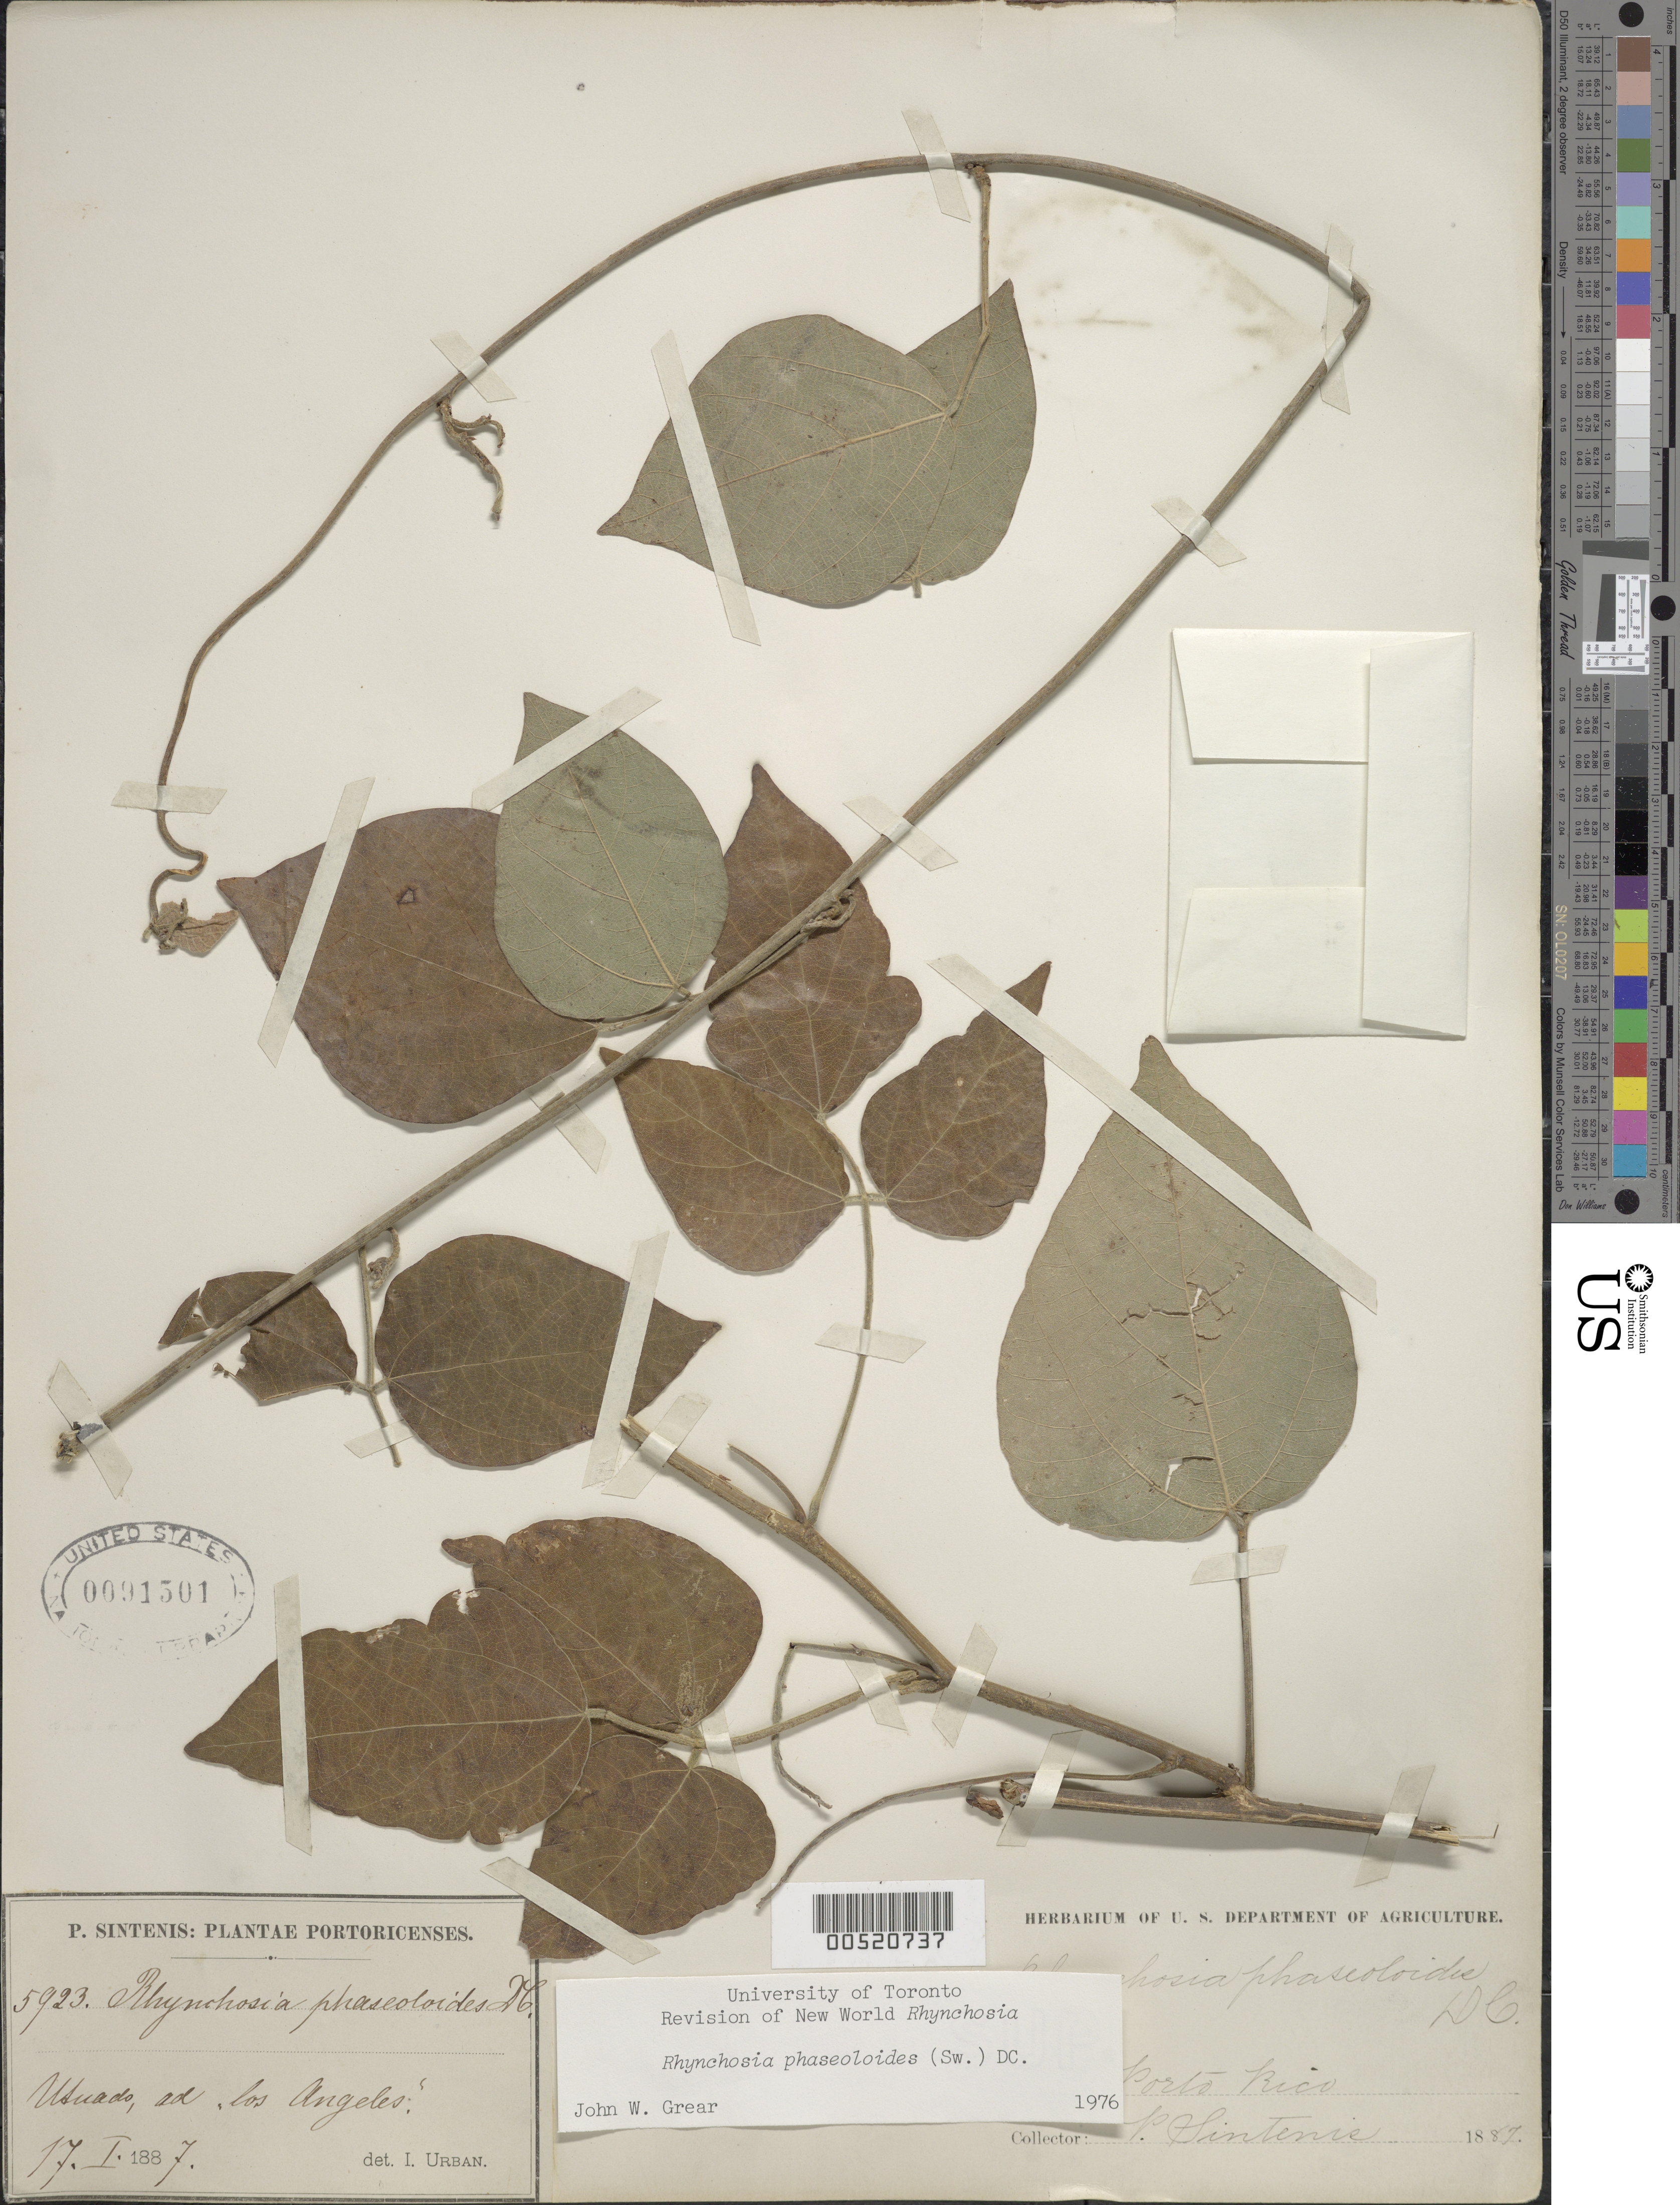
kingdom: Plantae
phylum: Tracheophyta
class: Magnoliopsida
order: Fabales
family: Fabaceae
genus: Rhynchosia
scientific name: Rhynchosia phaseoloides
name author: (Sw.) DC.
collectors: P. Sintenis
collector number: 5923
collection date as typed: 17 Jan 1887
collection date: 1887-01-17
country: Puerto Rico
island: Greater Antilles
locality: Utuado, ad los Angelos.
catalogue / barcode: US 91501